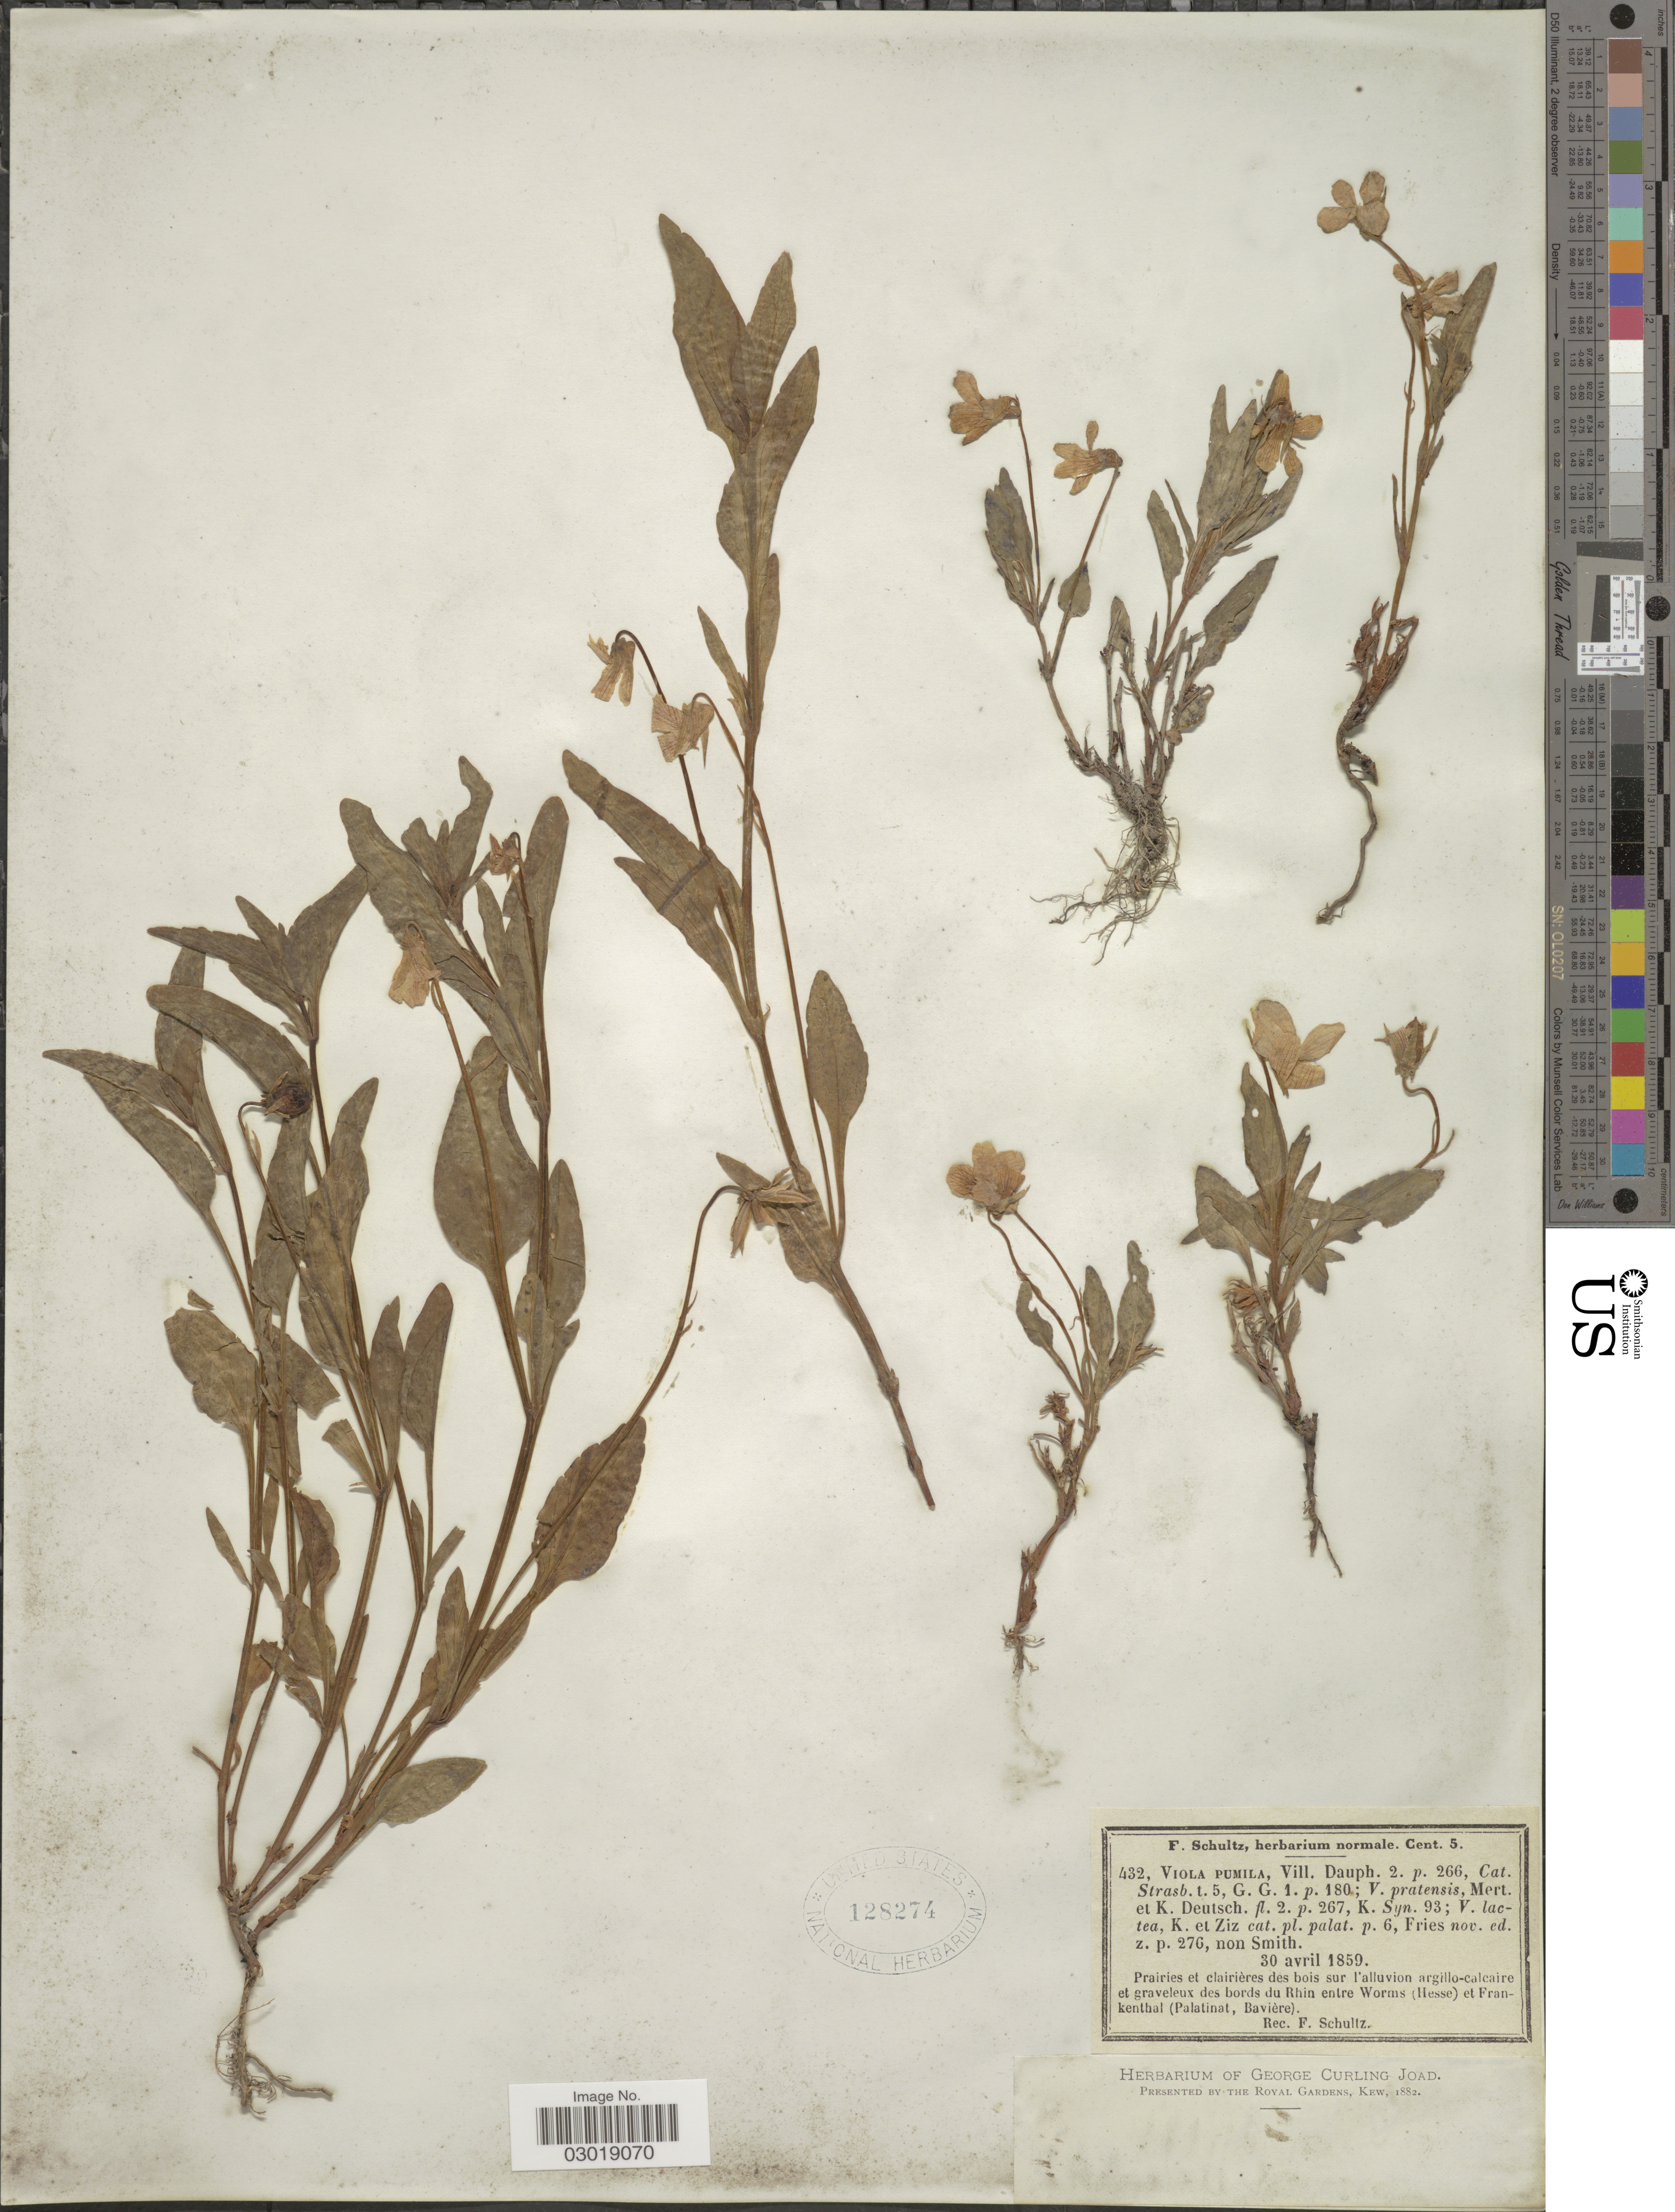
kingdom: Plantae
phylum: Tracheophyta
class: Magnoliopsida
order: Malpighiales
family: Violaceae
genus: Viola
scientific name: Viola pumila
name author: Chaix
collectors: F. Schultz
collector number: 432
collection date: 1859-04-30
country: Germany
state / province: Hesse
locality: Bords du Rhin entre Worms (Hesse) et Frankenthal (Palatinat, Bavière).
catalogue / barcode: US 128274